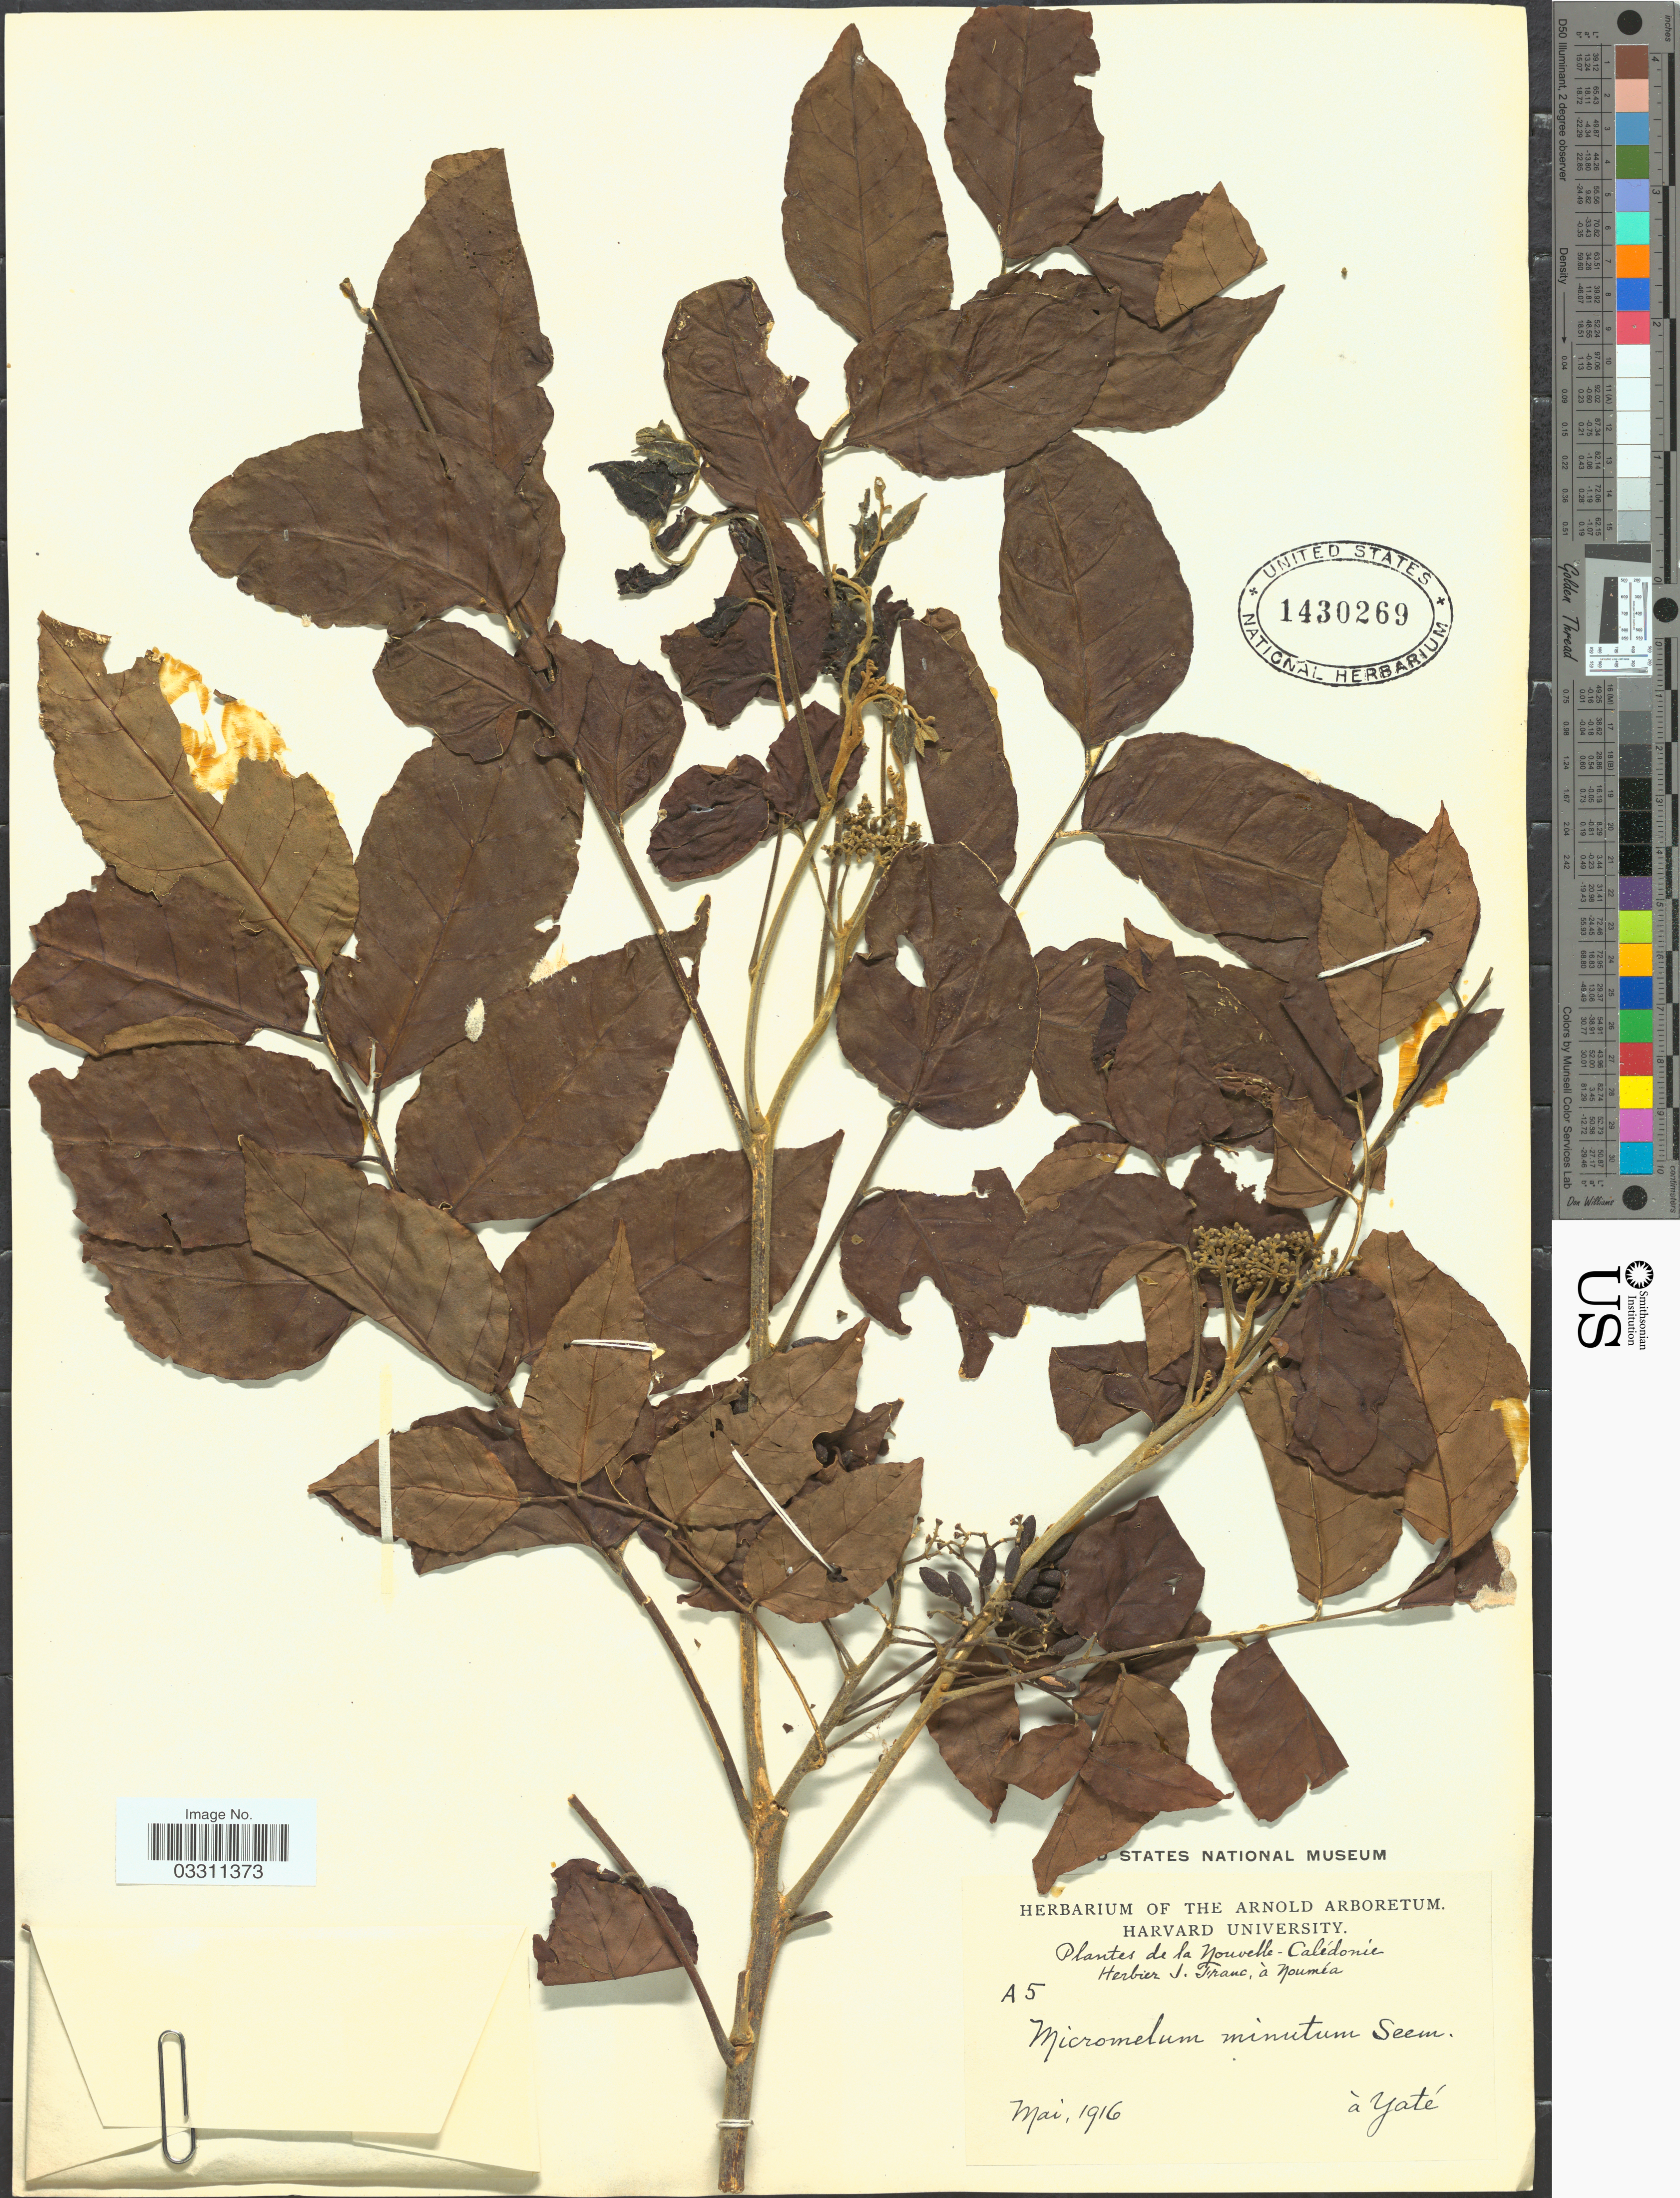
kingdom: Plantae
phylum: Tracheophyta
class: Magnoliopsida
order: Sapindales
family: Rutaceae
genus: Micromelum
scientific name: Micromelum minutum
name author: (G. Forst.) Wight & Arn.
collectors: Ex herb J. Franc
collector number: A 5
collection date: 1916-05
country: New Caledonia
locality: Nouvelle-Calédonie, à Yaté.